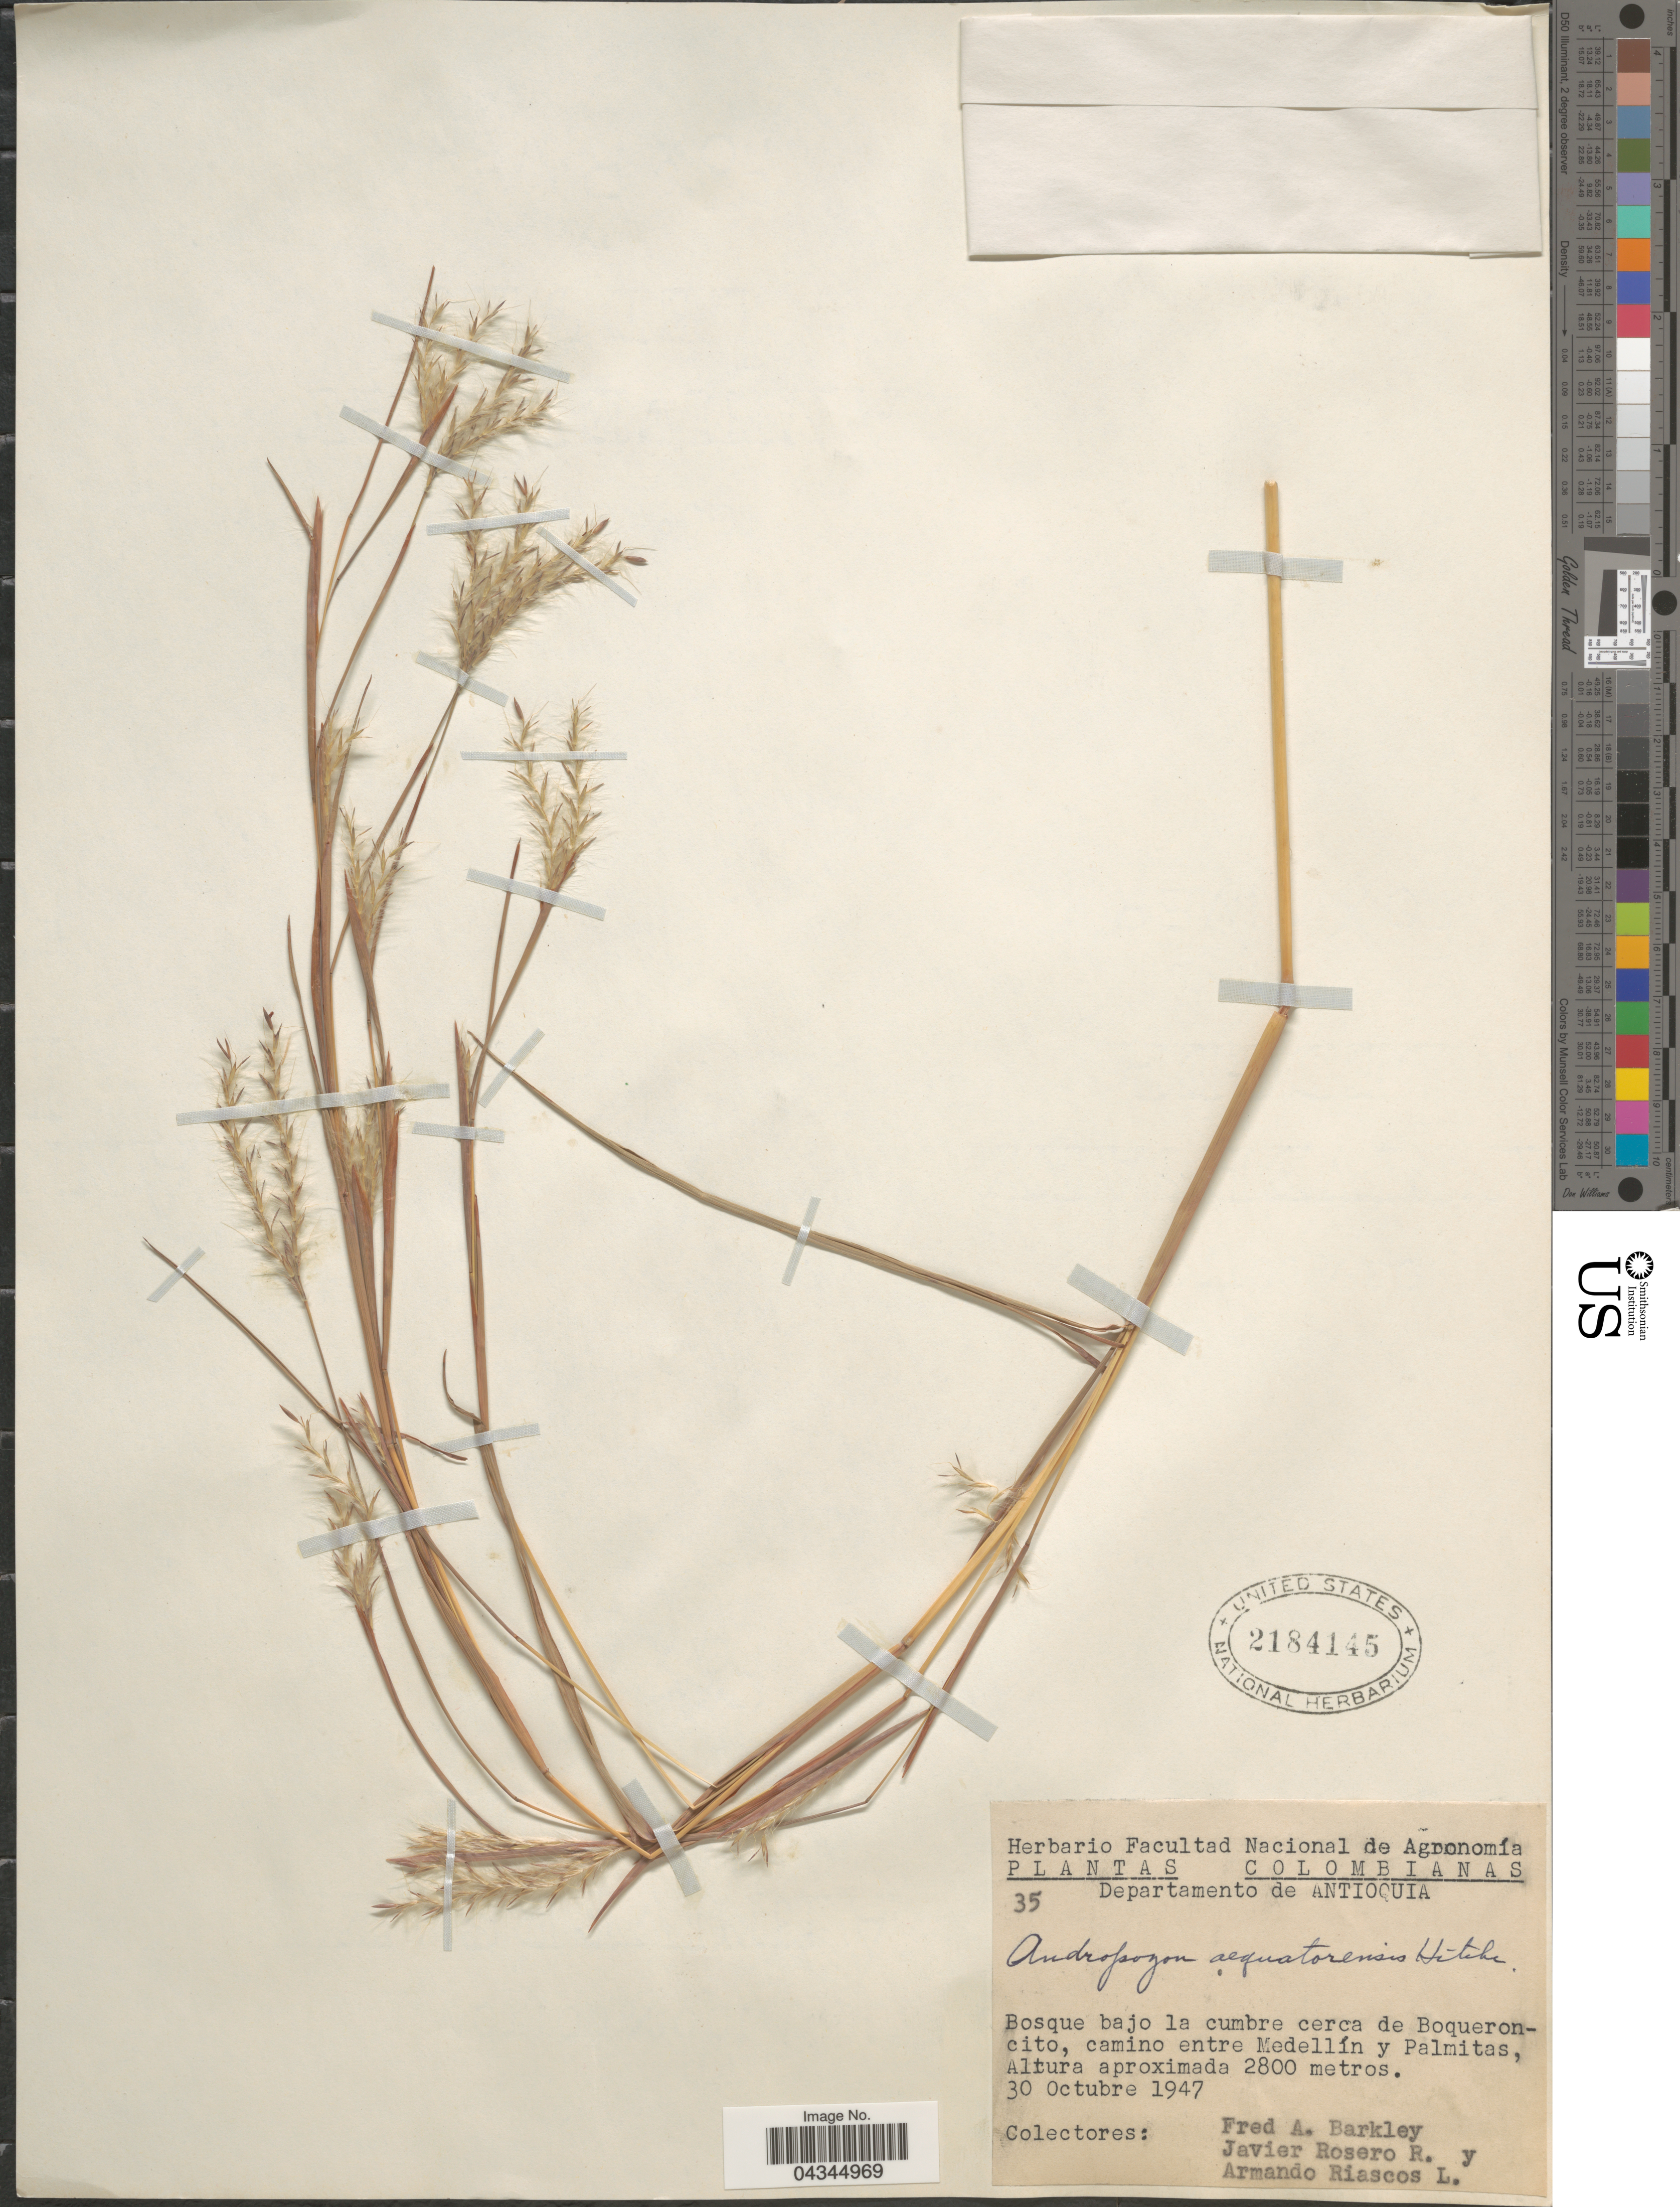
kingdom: Plantae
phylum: Tracheophyta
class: Liliopsida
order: Poales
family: Poaceae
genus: Andropogon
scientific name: Andropogon aequatoriensis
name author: Hitchc.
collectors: F. A. Barkley, J. Rosero R. & A. Riascos L.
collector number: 35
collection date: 1947-10-30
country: Colombia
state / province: Antioquia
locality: Departamento de Antioquia. Bosque bajo la cumbre cerca de Boqueroncito, camino entre Medellín y Palmitas.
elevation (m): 2800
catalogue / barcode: US 2184145